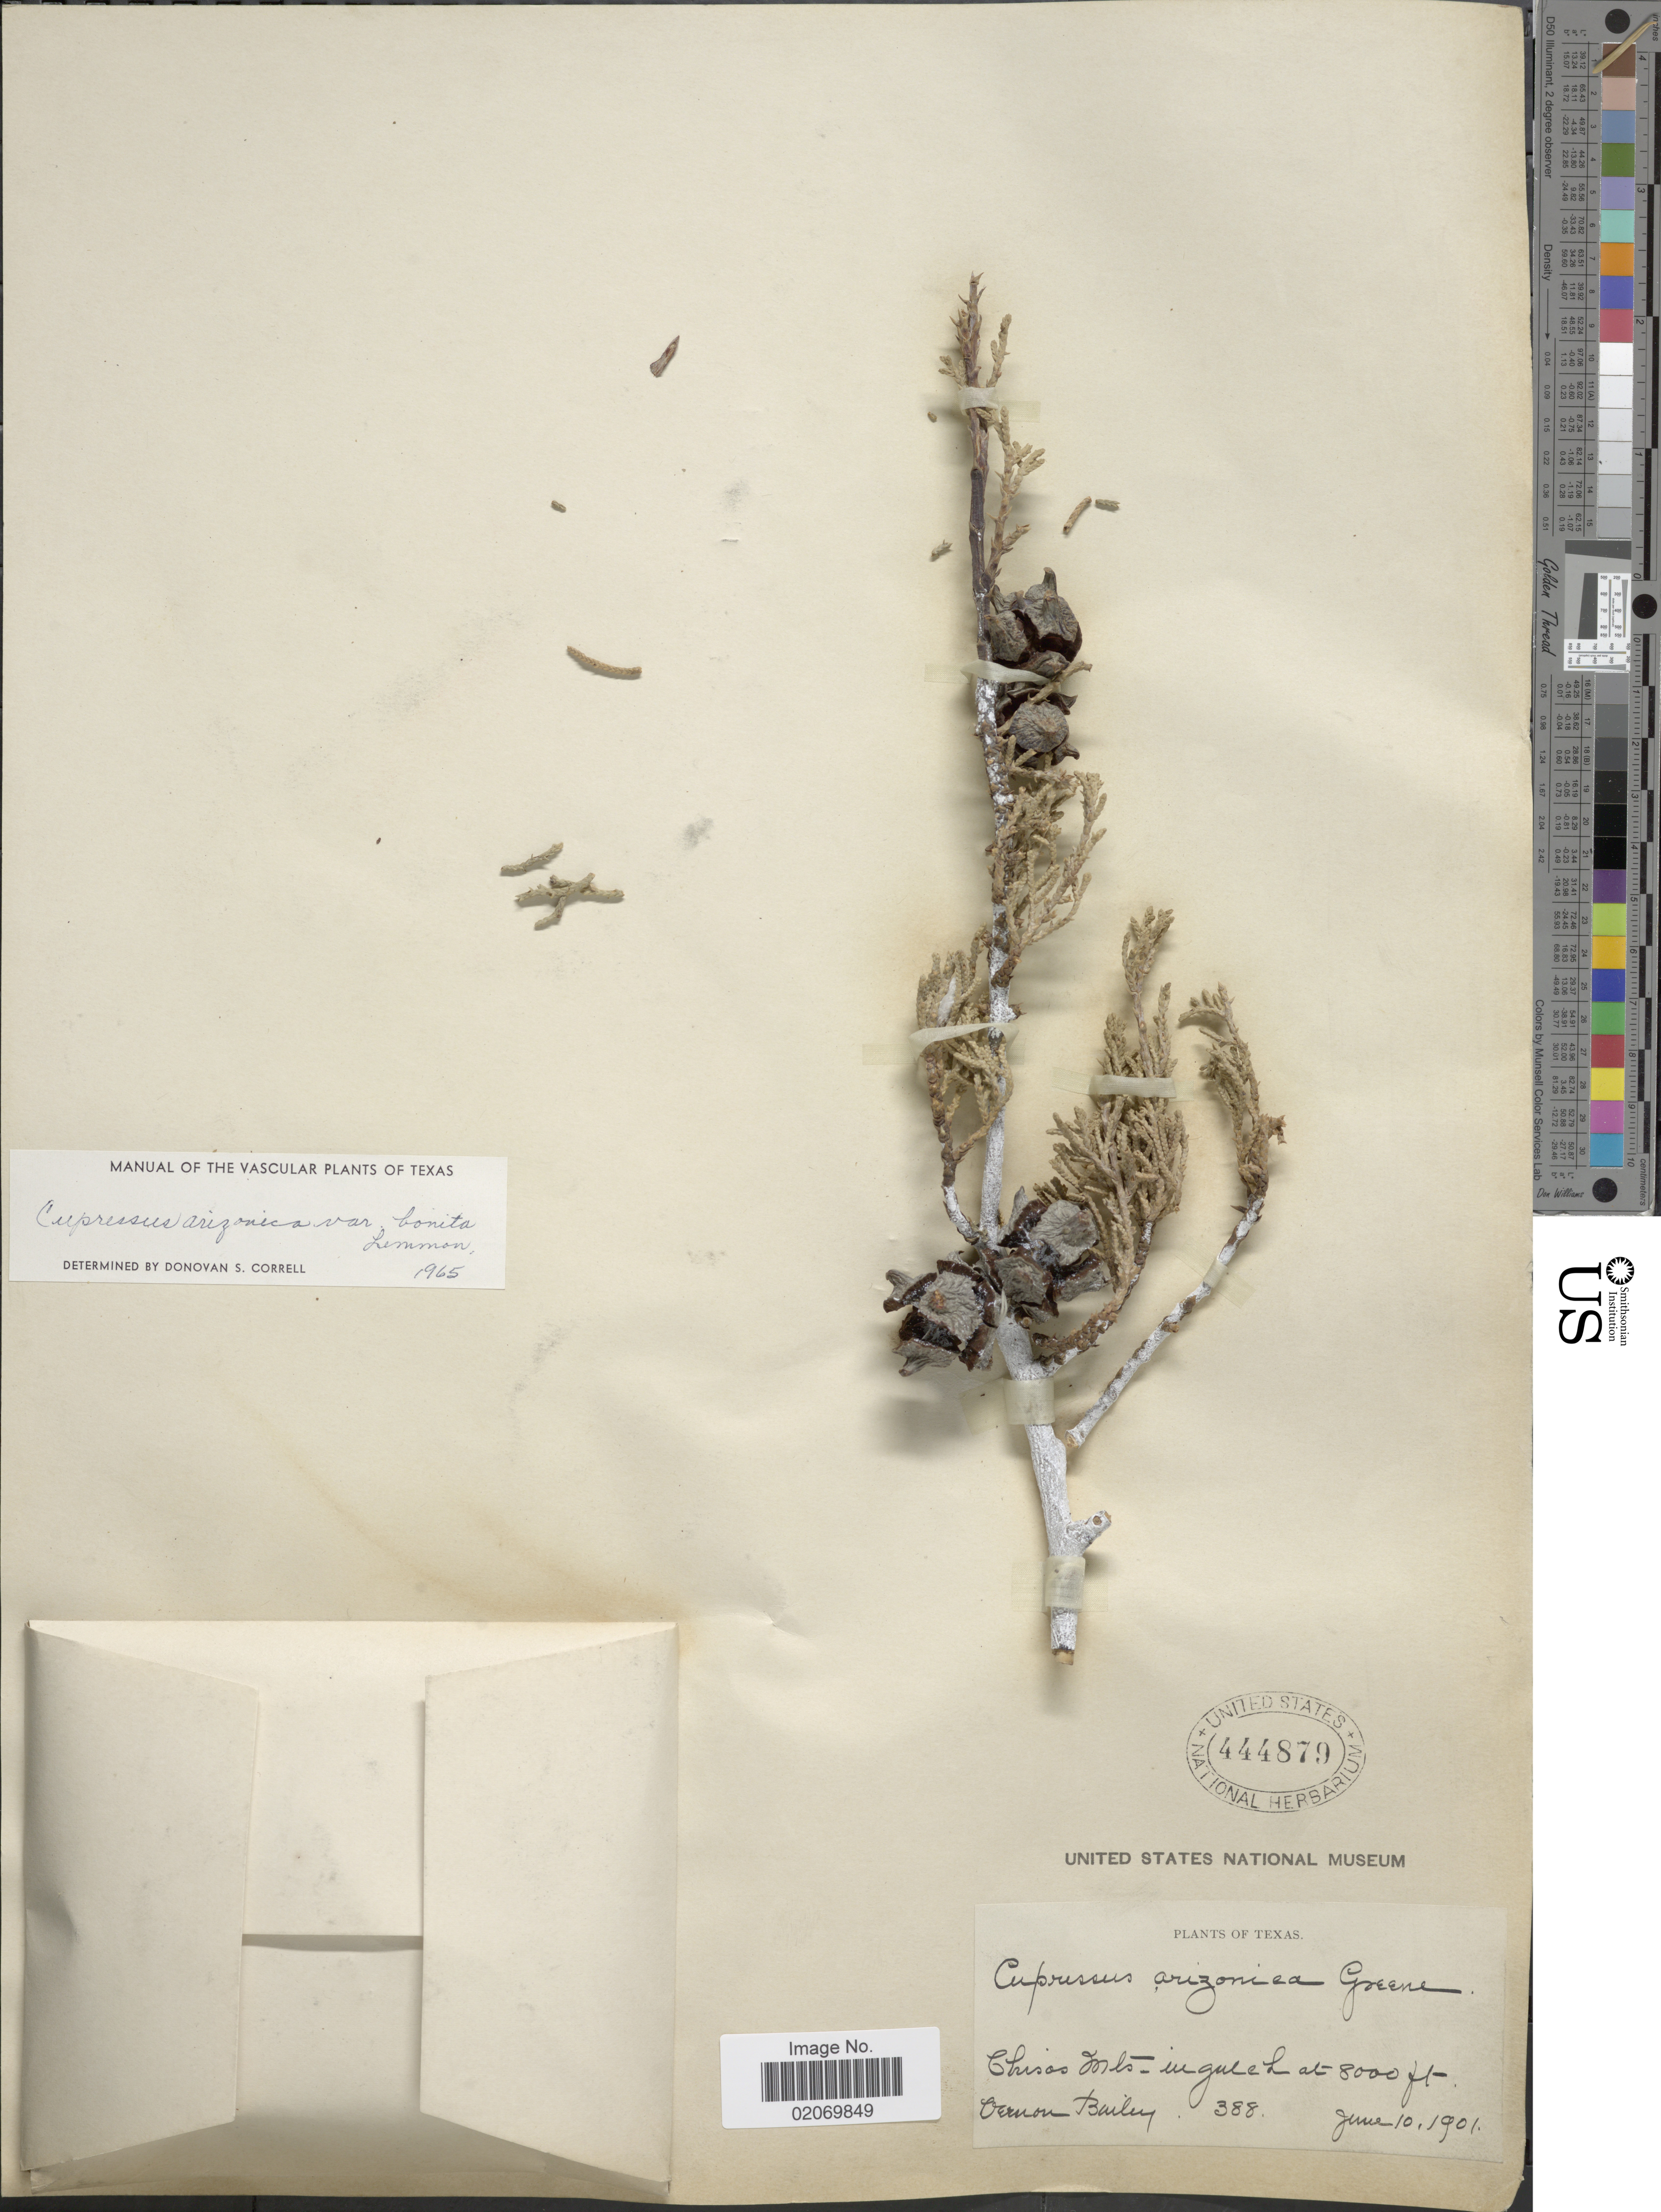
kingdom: Plantae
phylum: Tracheophyta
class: Pinopsida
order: Pinales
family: Cupressaceae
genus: Hesperocyparis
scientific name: Hesperocyparis arizonica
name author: (Greene) Bartel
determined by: (US) Smithsonian Institution - National Museum of Natural History - Department of Botany (UNITED STATES)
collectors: V. O. Bailey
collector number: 388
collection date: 1901-06-10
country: United States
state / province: Texas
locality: Chisos Mts - in gulch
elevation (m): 2438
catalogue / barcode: US 444879